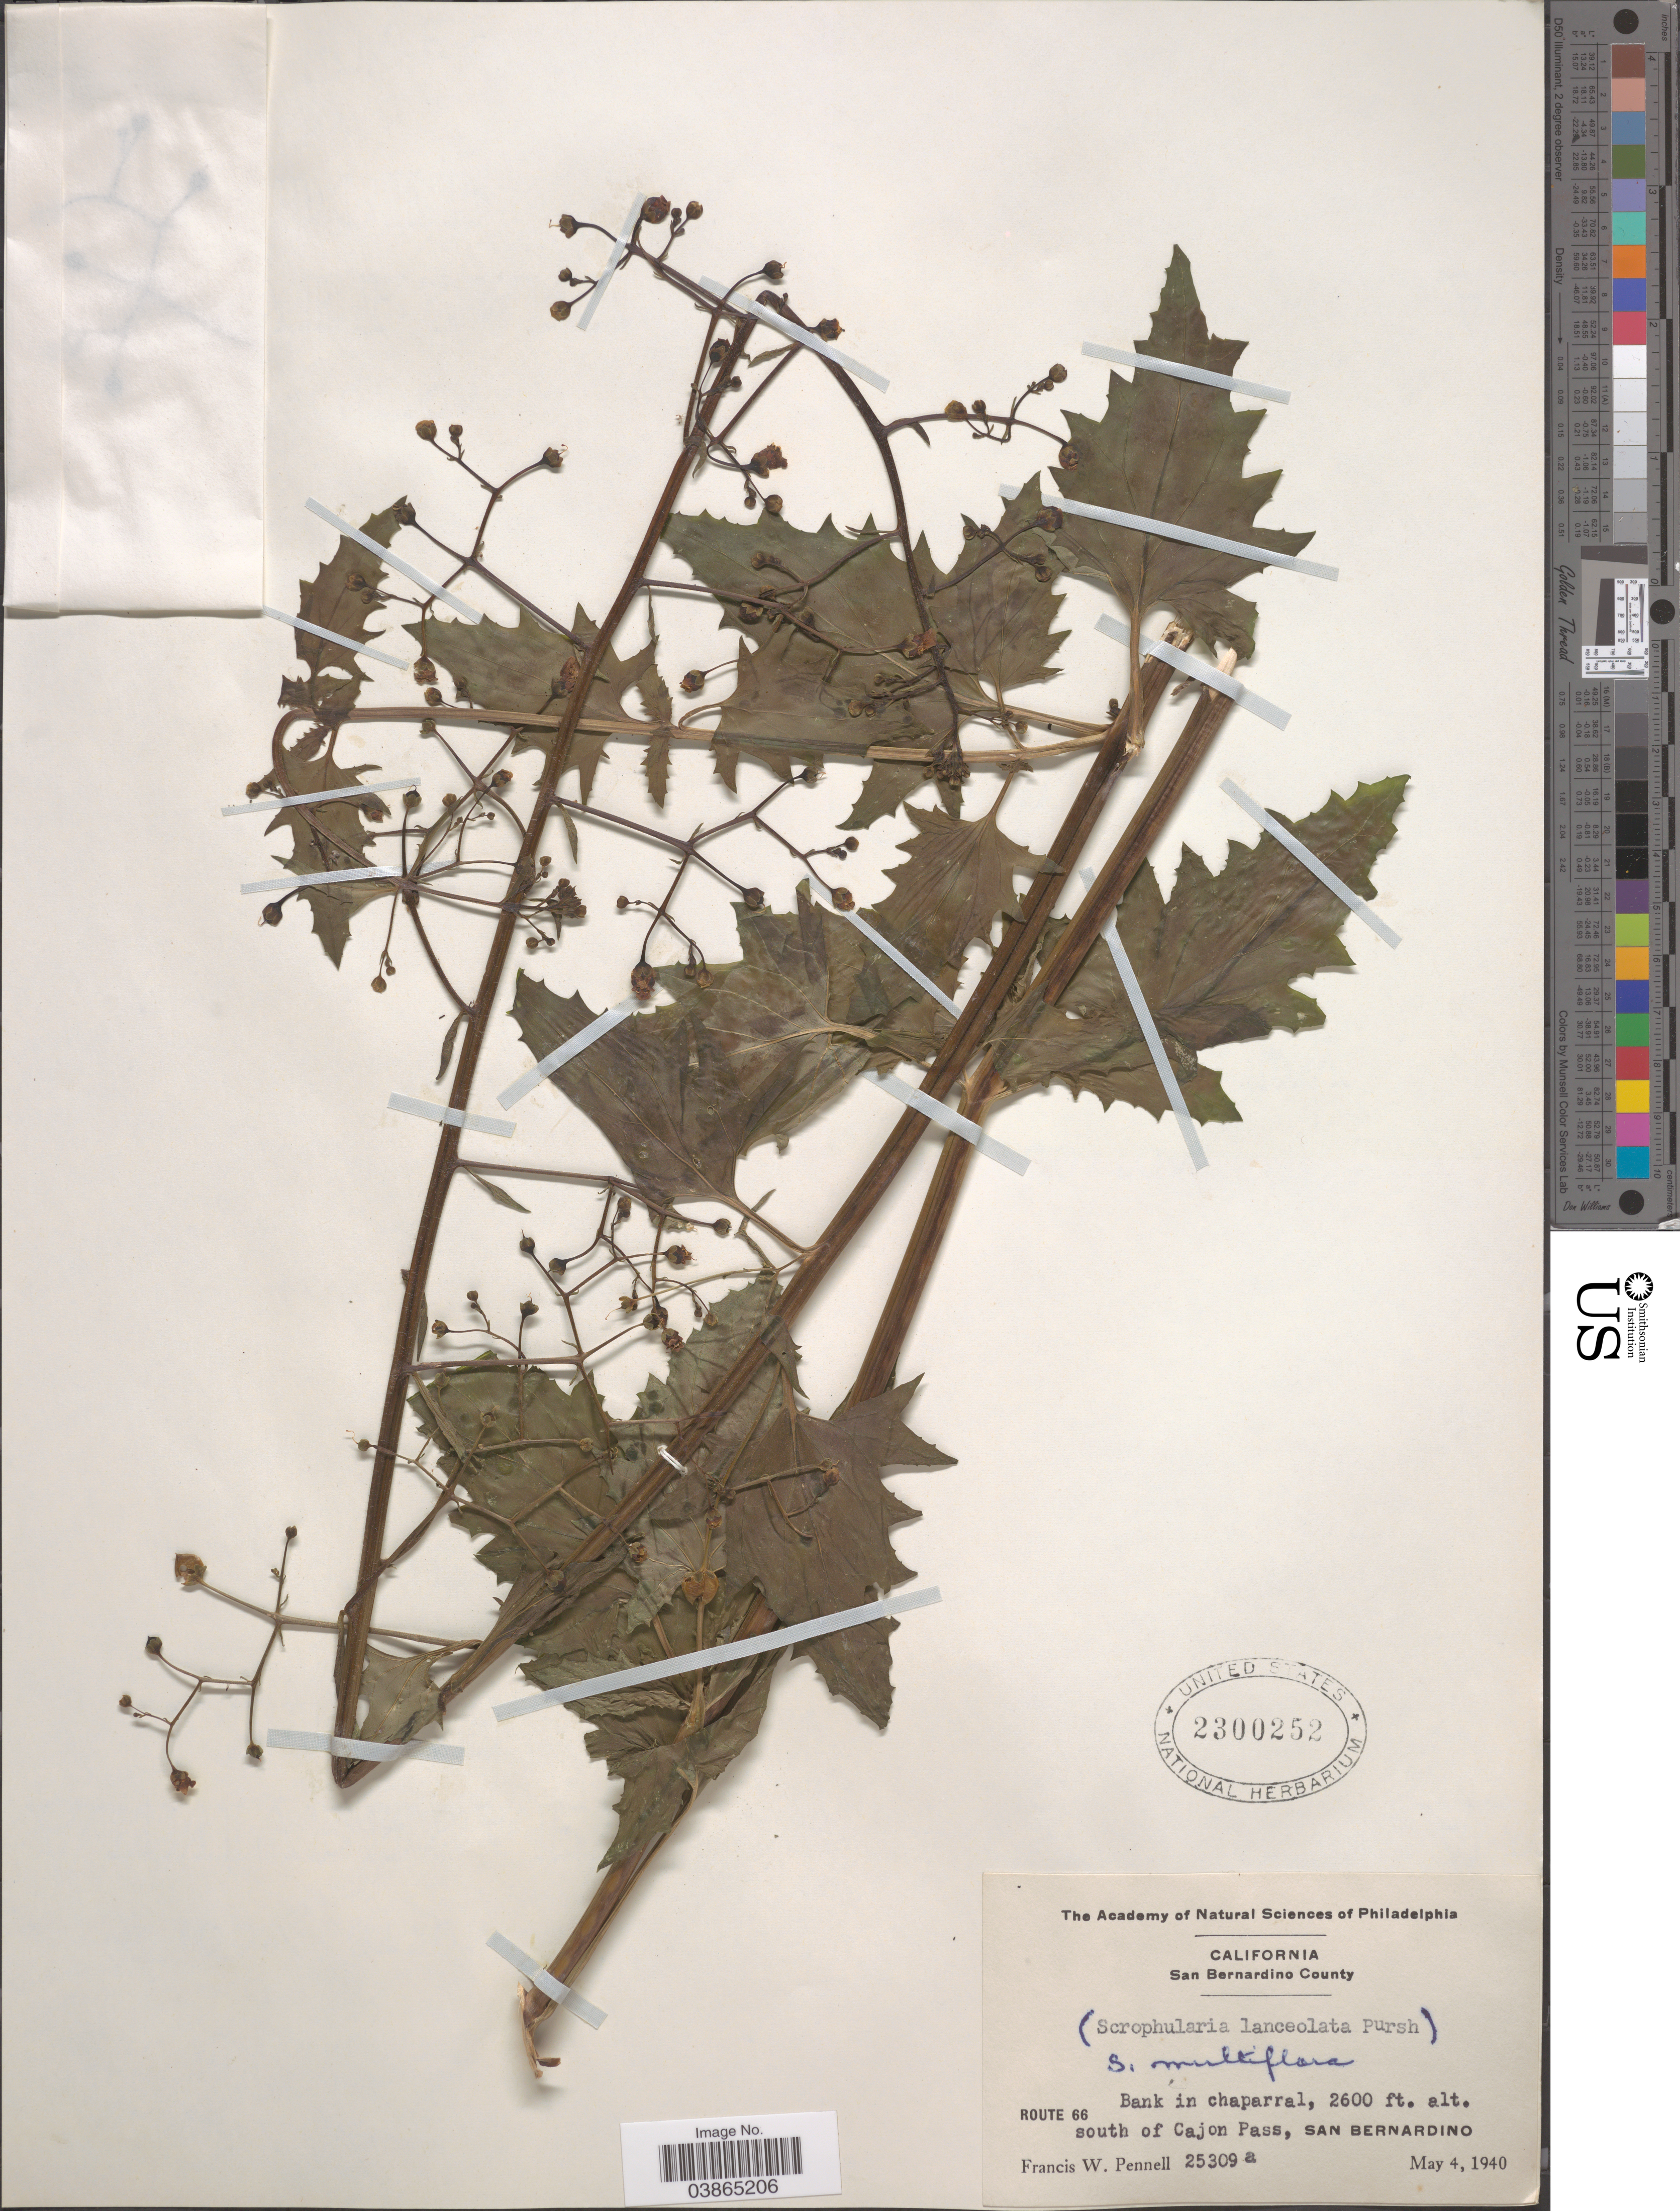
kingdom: Plantae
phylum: Tracheophyta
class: Magnoliopsida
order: Lamiales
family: Scrophulariaceae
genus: Scrophularia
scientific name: Scrophularia multiflora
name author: Pennell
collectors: F. W. Pennell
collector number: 25309a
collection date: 1940-05-04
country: United States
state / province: California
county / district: San Bernardino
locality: San Bernardino County. Route 66. Bank in chaparral, south of Cajon Pass, San Bernardino.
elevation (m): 792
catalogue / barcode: US 2300252